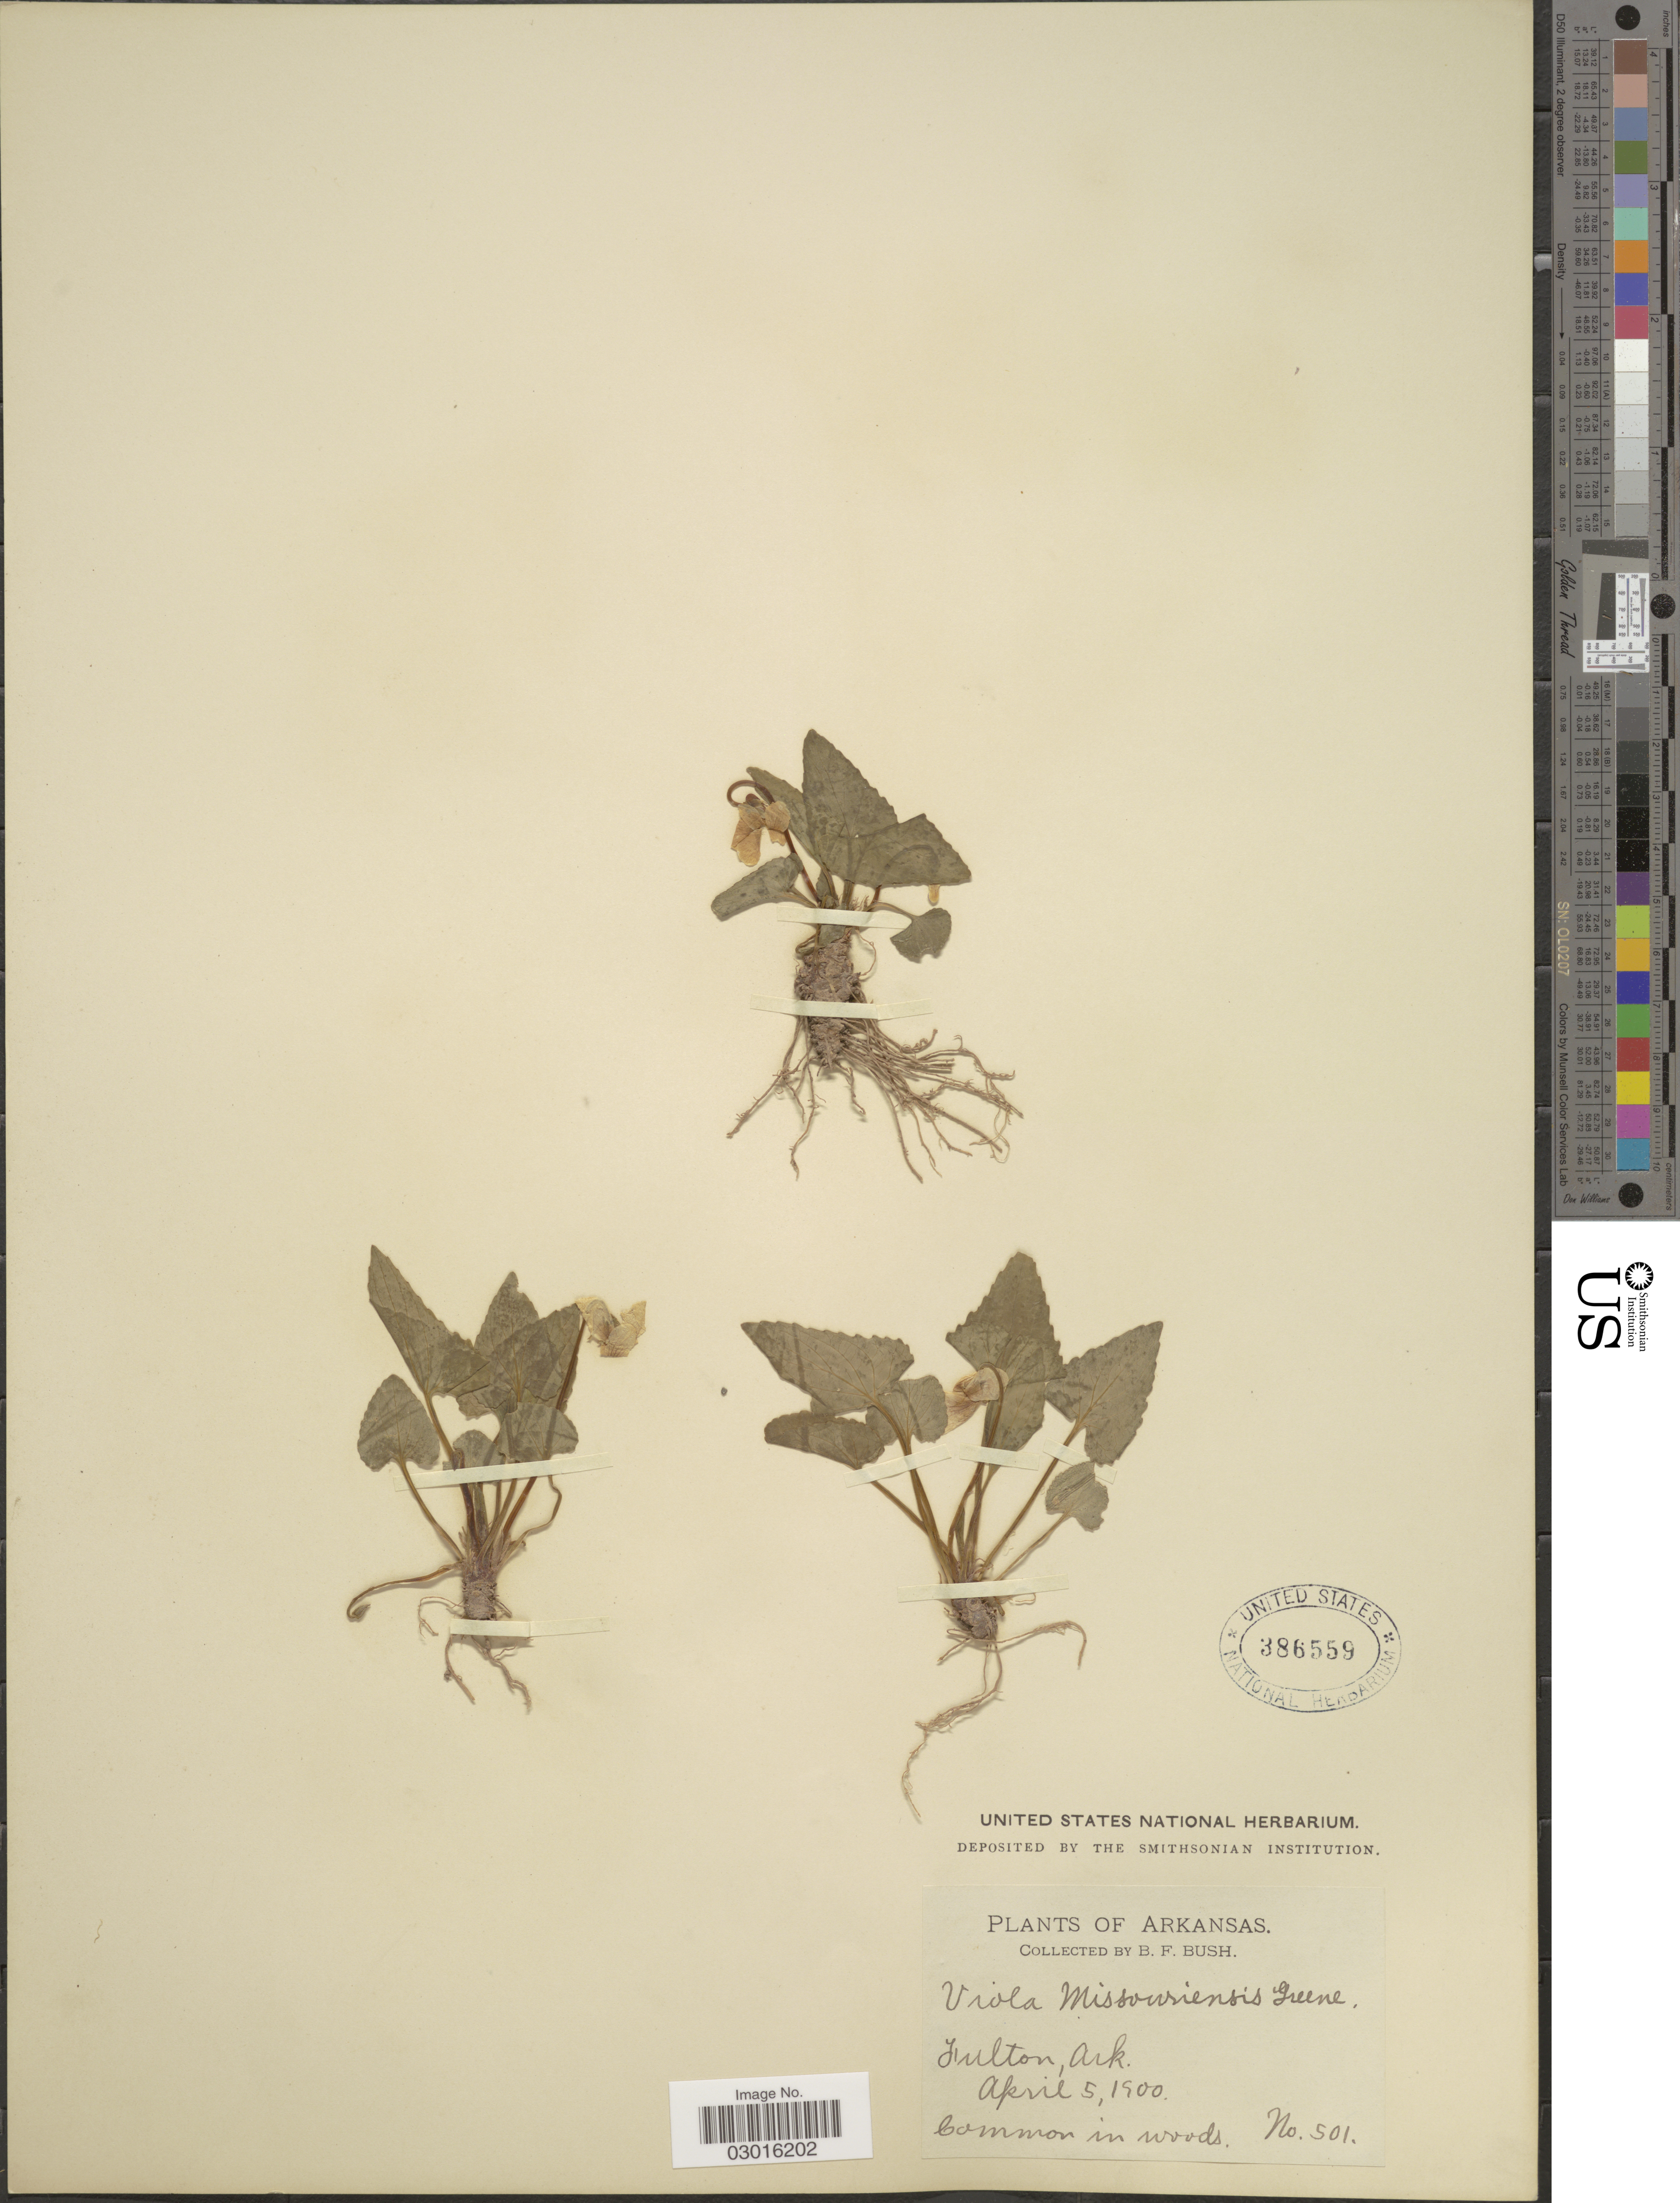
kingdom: Plantae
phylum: Tracheophyta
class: Magnoliopsida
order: Malpighiales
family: Violaceae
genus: Viola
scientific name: Viola missouriensis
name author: Greene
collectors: B. F. Bush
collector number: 501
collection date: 1900-04-05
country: United States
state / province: Arkansas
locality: Fulton.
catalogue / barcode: US 386559